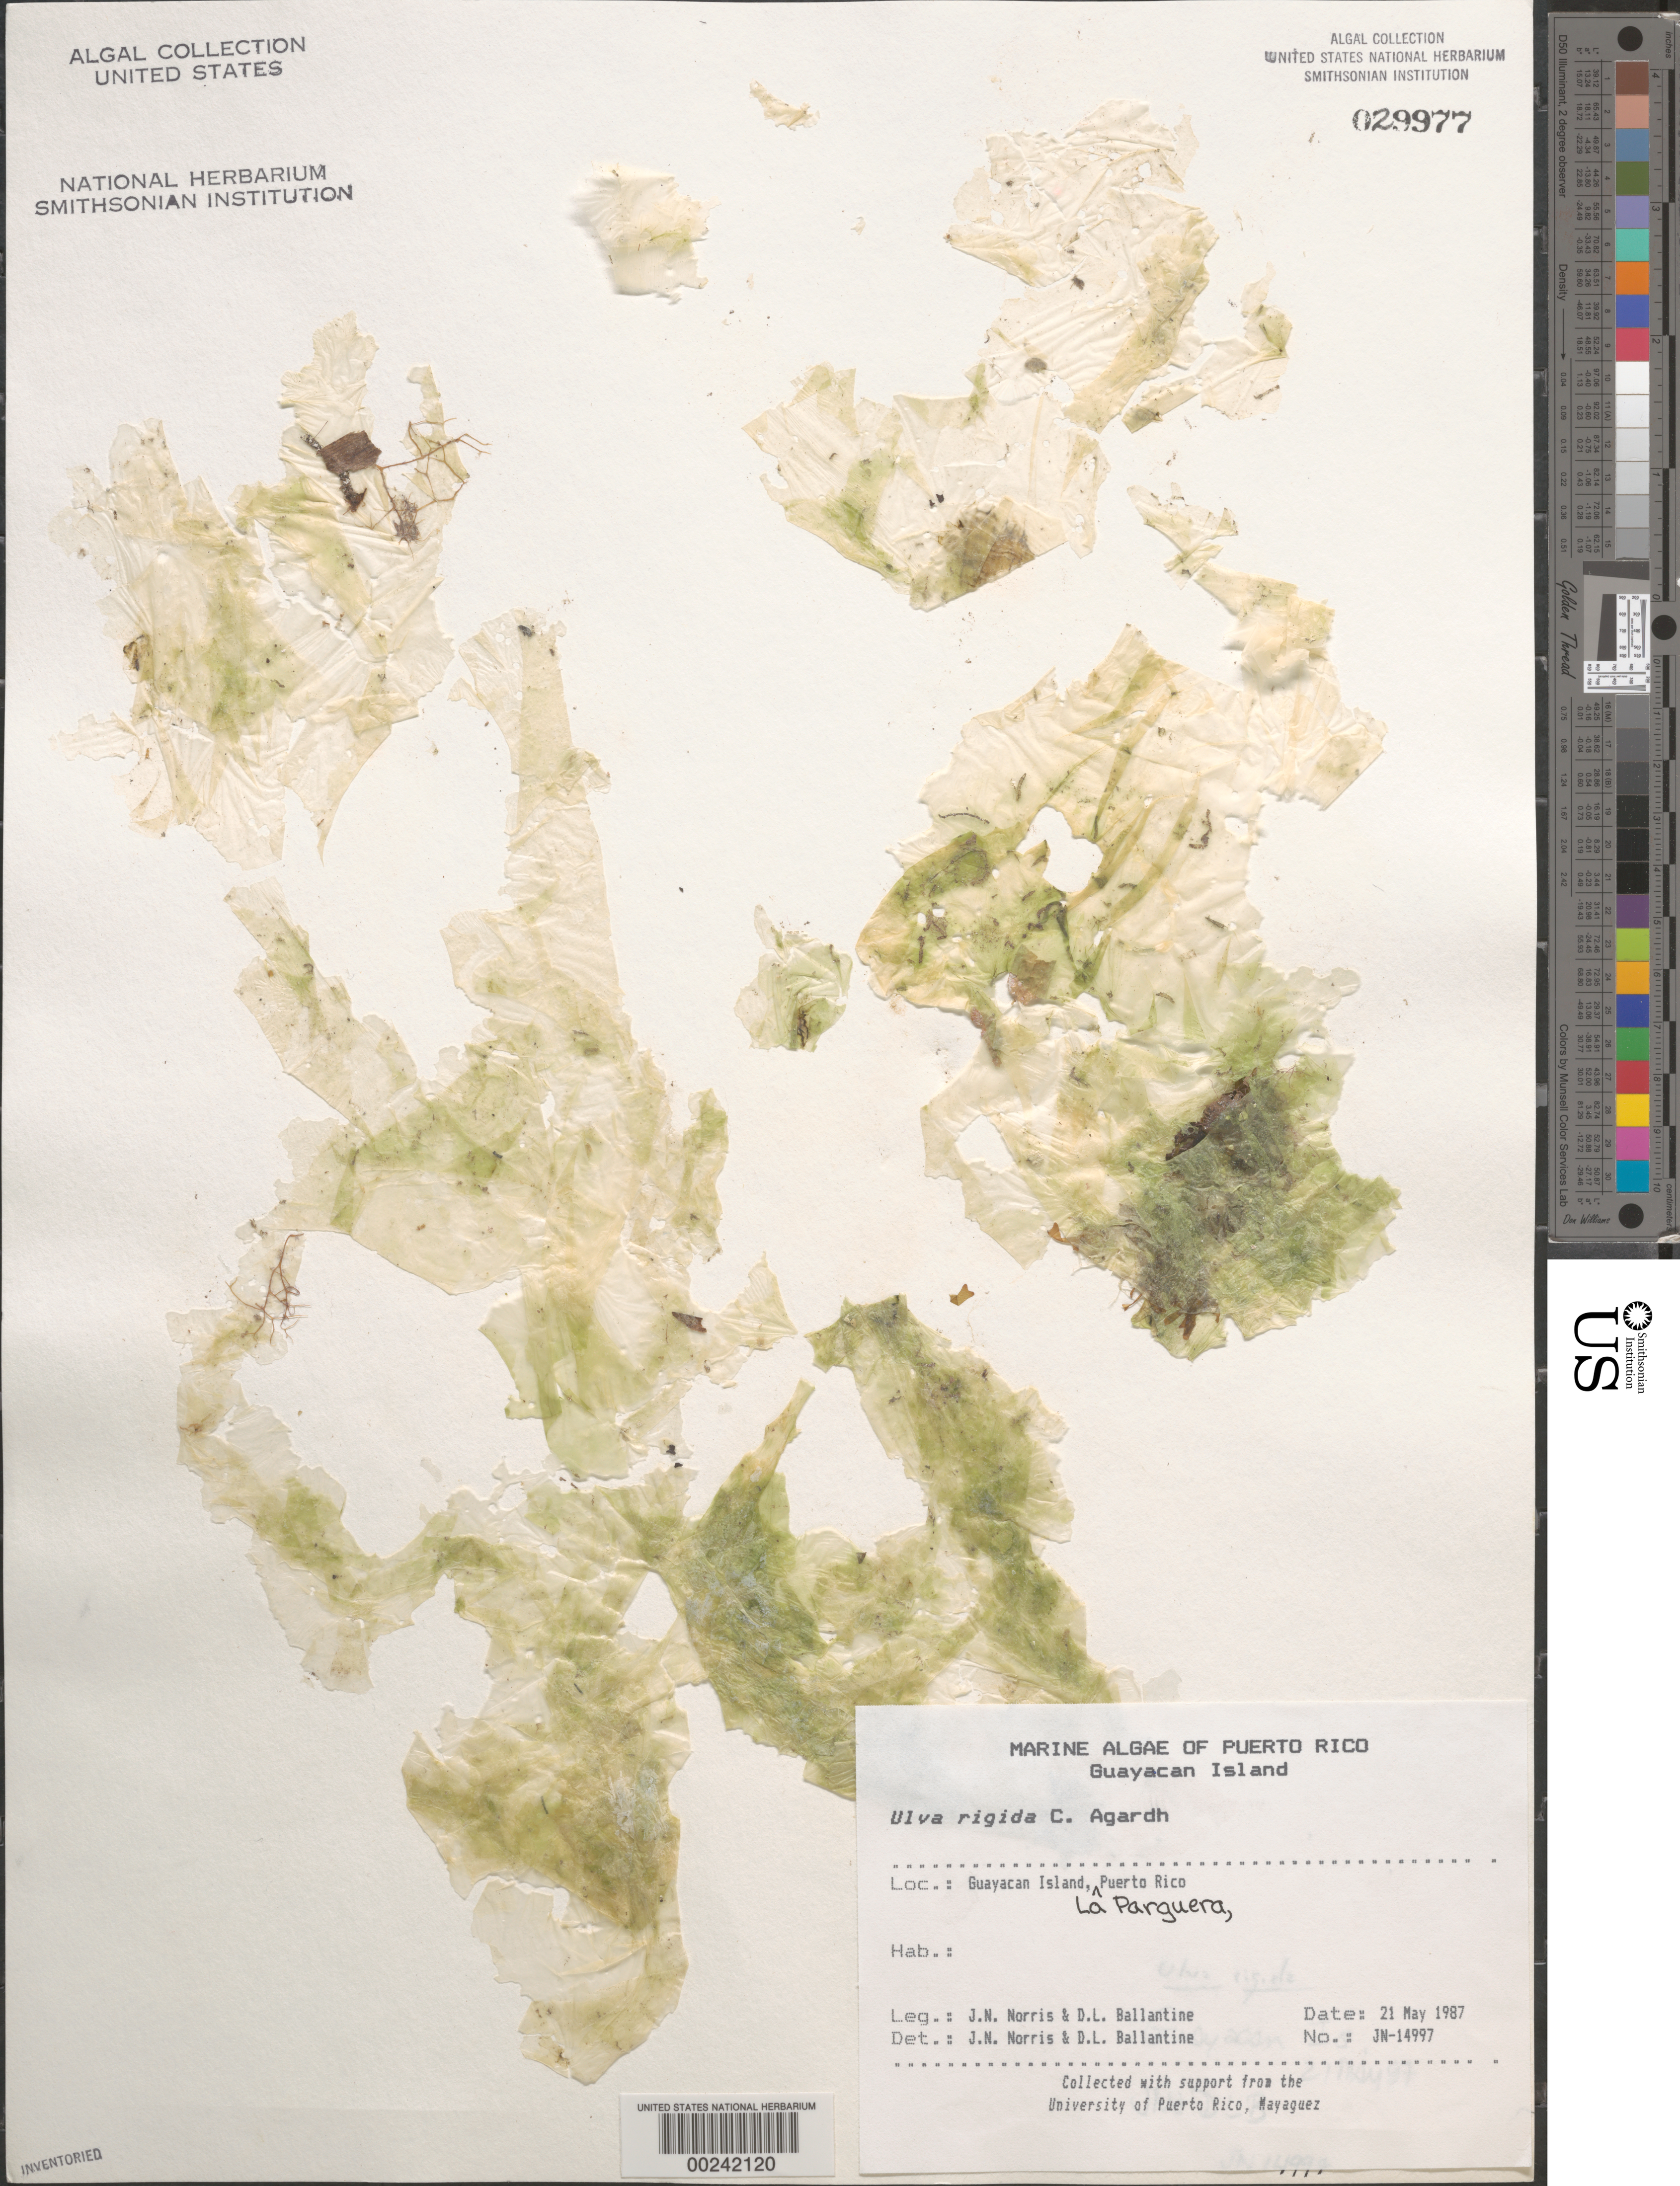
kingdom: Plantae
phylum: Chlorophyta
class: Ulvophyceae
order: Ulvales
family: Ulvaceae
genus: Ulva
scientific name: Ulva rigida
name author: C. Agardh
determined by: Norris, J. N.; Ballantine, D. L.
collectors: J. N. Norris & D.L. Ballantine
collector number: JN-14997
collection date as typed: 21 May 1987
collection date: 1987-05-21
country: Puerto Rico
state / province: Lajas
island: Guayacan Island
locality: La Parguera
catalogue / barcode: US 29977